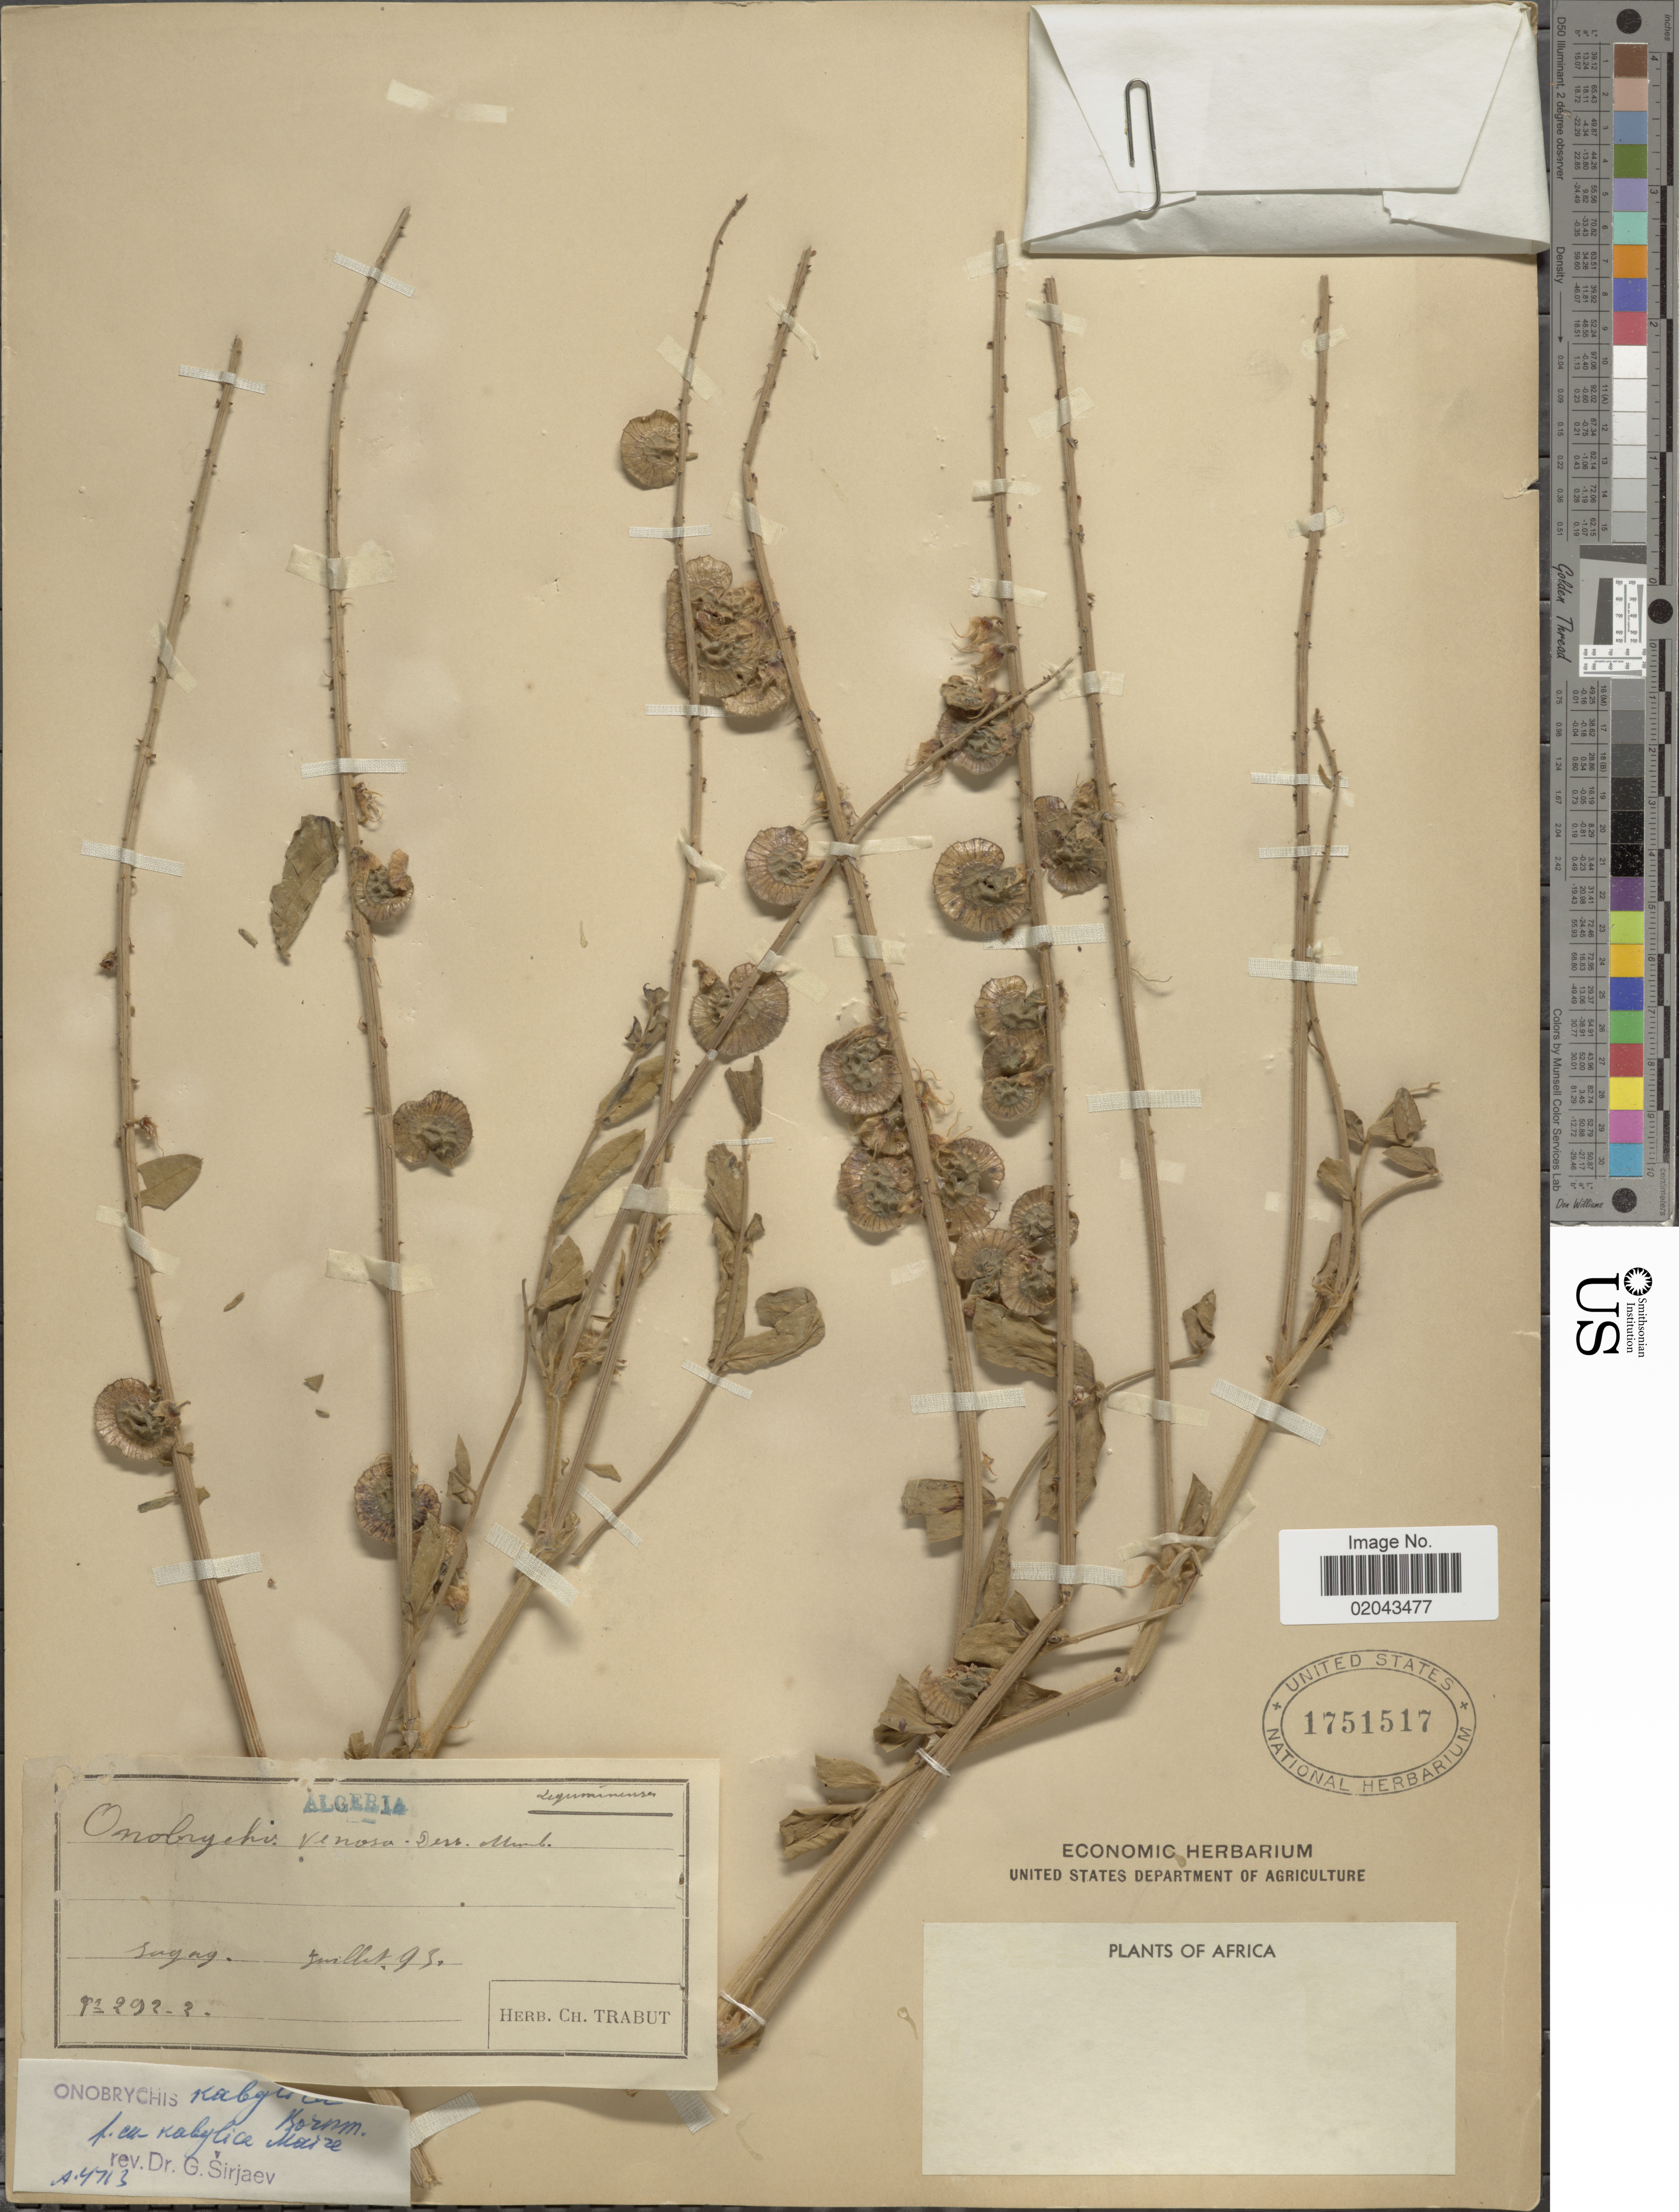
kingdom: Plantae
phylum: Tracheophyta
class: Magnoliopsida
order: Fabales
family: Fabaceae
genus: Onobrychis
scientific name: Onobrychis kabylica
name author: (Bornm.) Širj.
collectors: Ex herb. Ch. Trabut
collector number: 292-2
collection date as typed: Transcribed d/m/y: /7/93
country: Algeria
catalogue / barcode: US 1751517